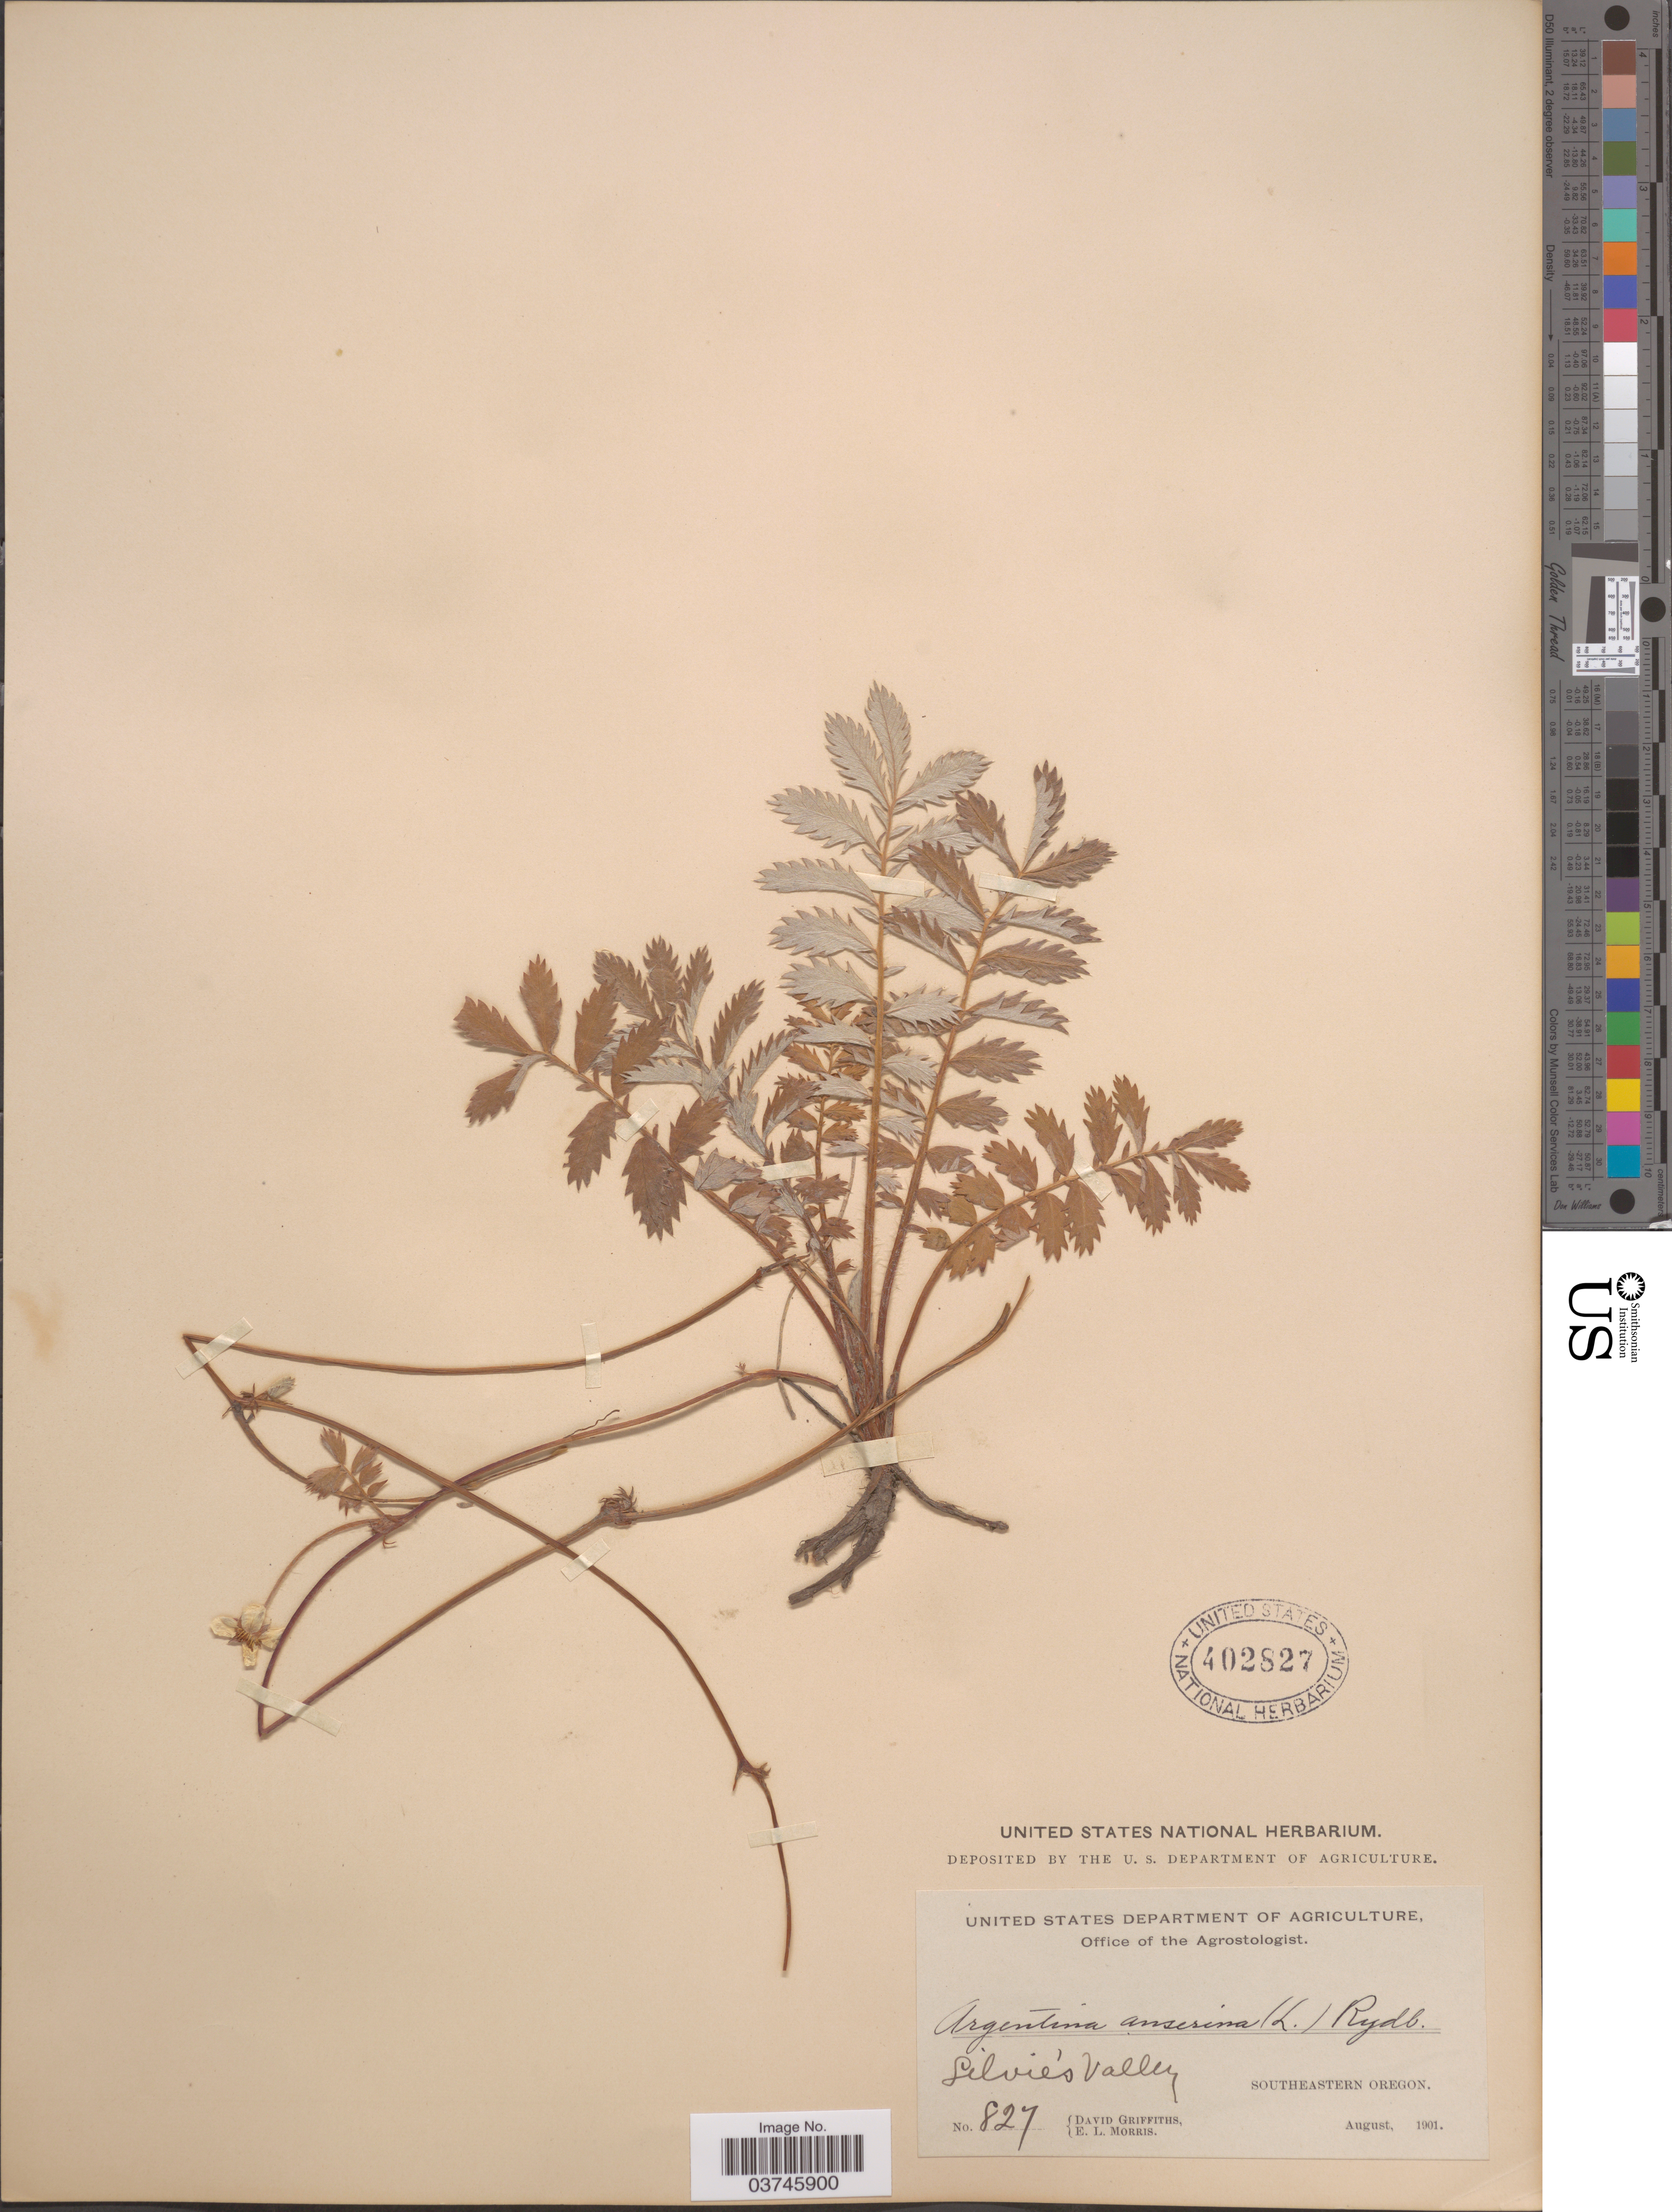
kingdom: Plantae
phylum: Tracheophyta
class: Magnoliopsida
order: Rosales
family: Rosaceae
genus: Argentina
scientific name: Argentina anserina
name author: (L.) Rydb.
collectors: D. Griffiths & E. Morris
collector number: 827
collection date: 1901-08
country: United States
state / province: Oregon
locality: Silvie's Valley. Southeastern Oregon.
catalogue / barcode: US 402827